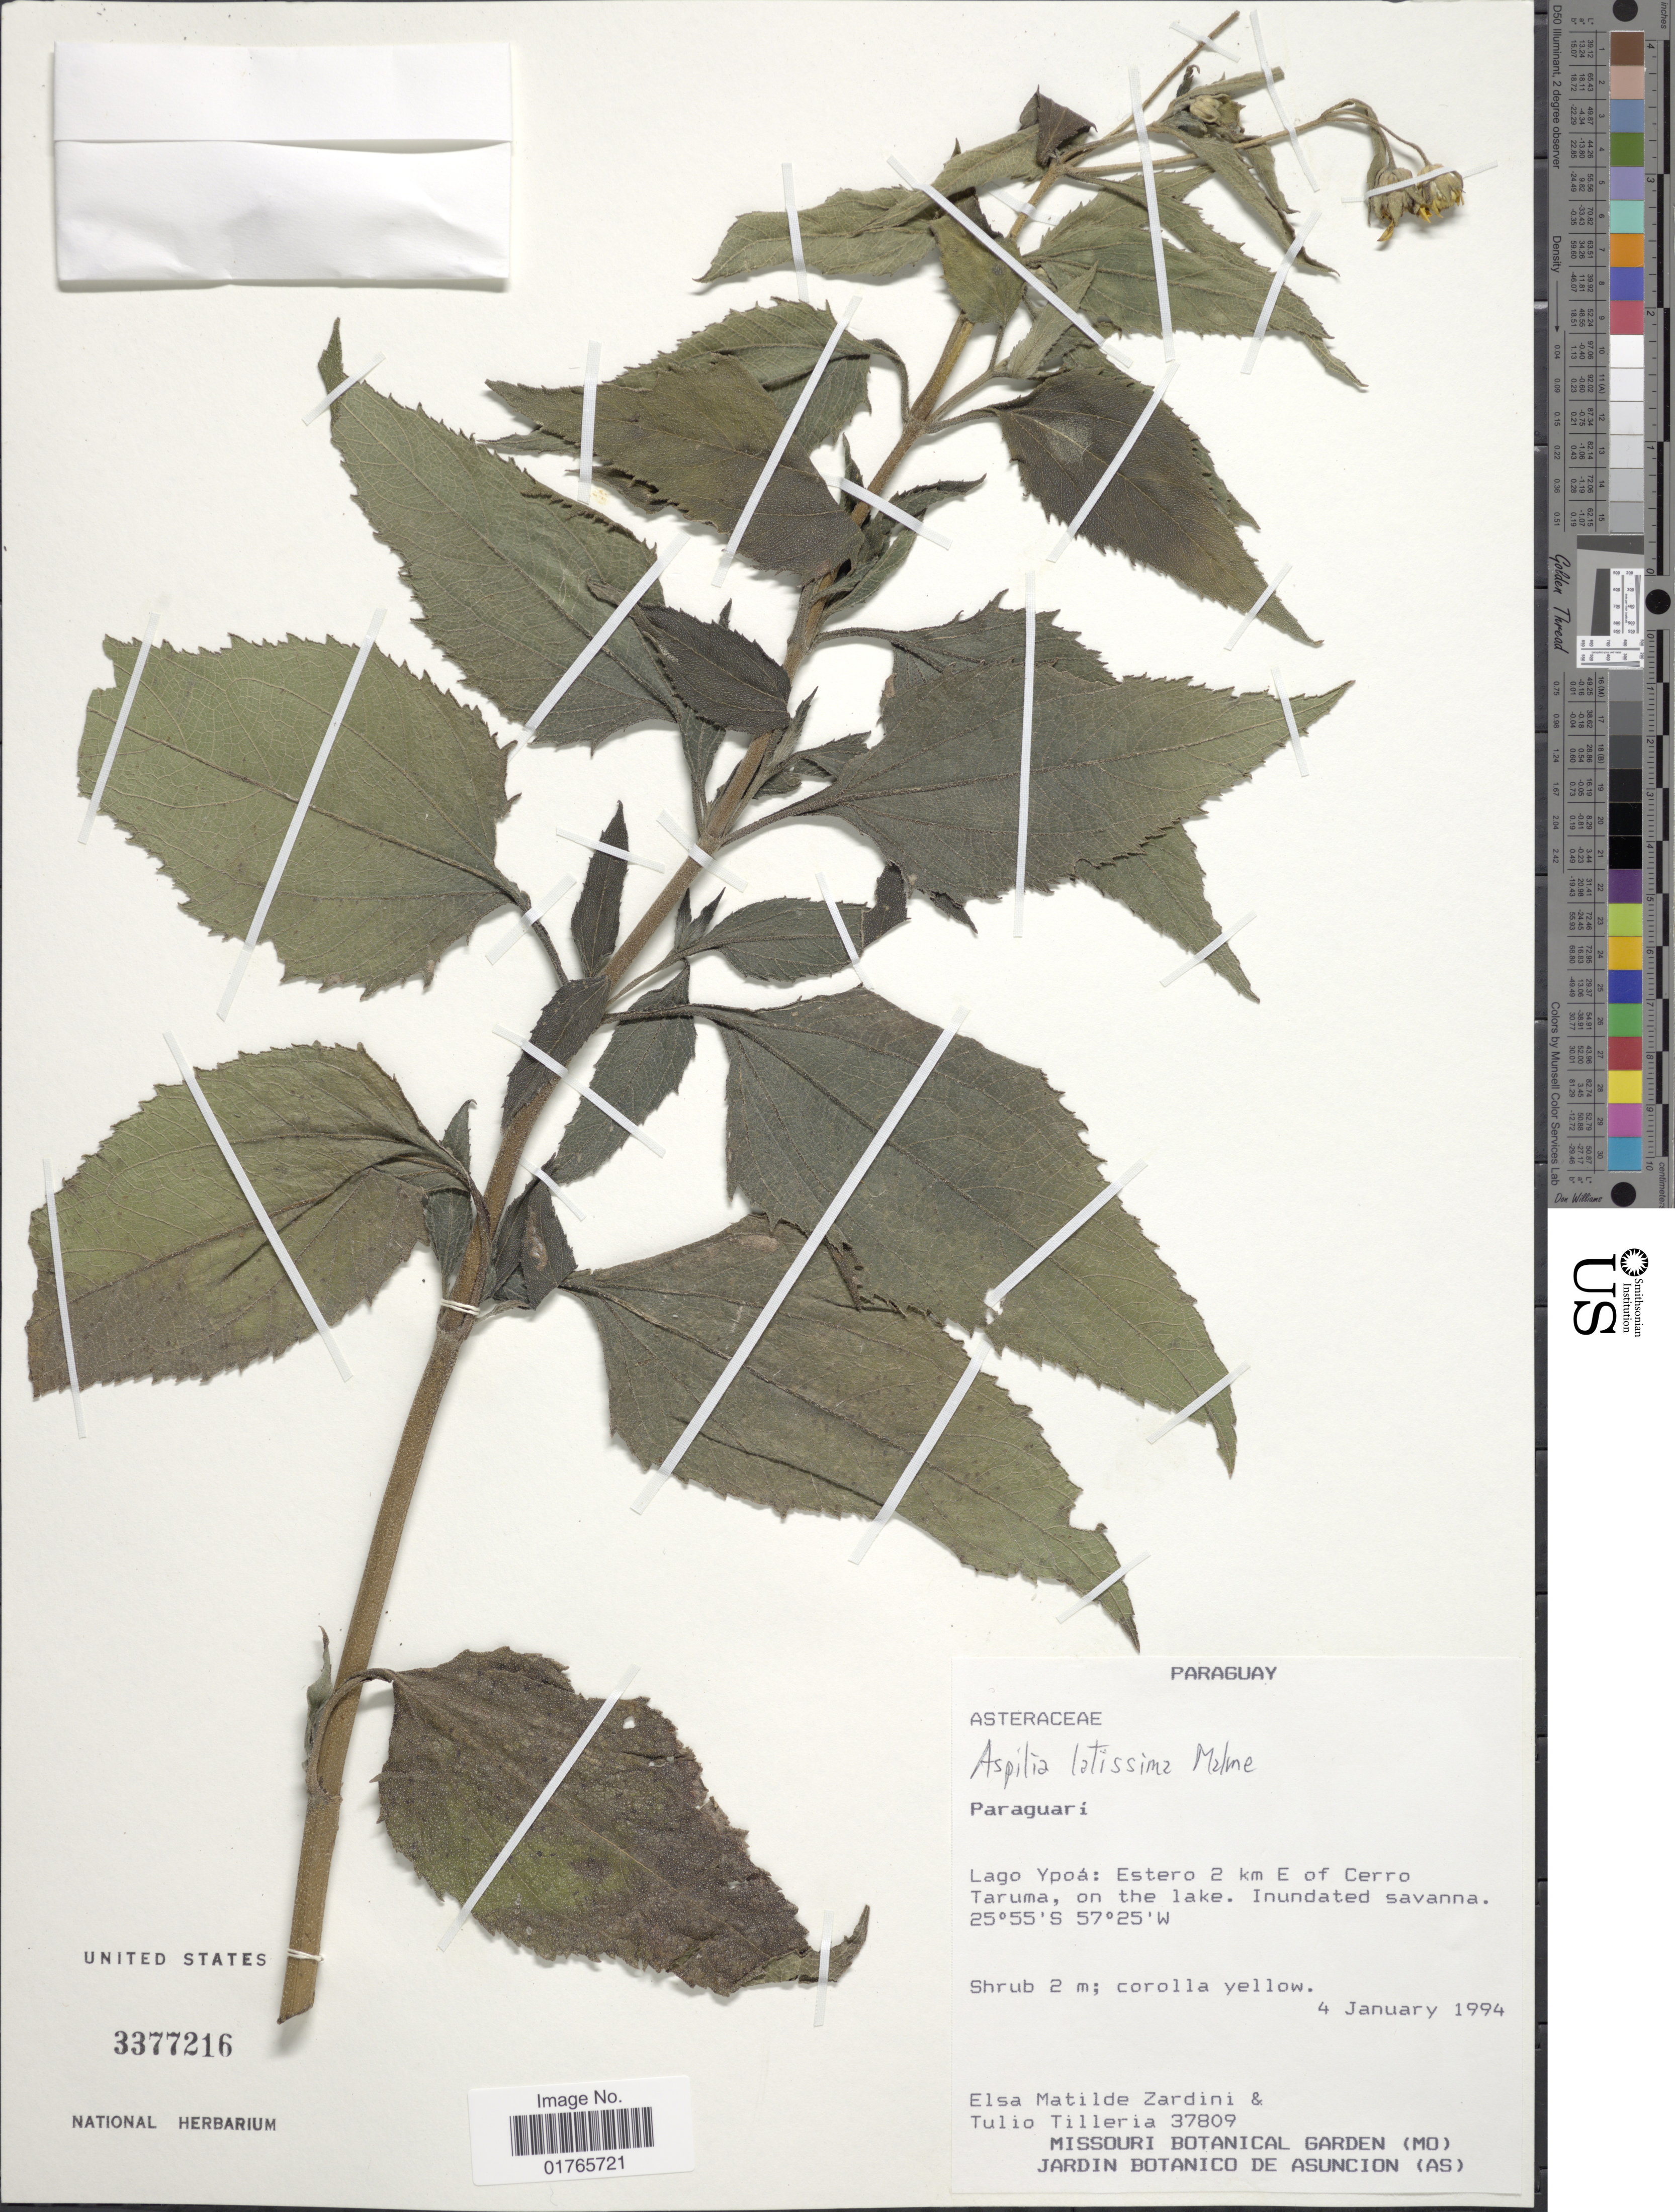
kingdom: Plantae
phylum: Tracheophyta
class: Magnoliopsida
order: Asterales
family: Asteraceae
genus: Aspilia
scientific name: Aspilia latissima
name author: Malme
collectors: E. M. Zardini & T. Tilleria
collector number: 37809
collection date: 1994-01-04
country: Paraguay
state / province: Paraguari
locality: Lago Ypoa, Estero 2 km E of Cerro Taruma, on the lake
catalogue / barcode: US 3377216